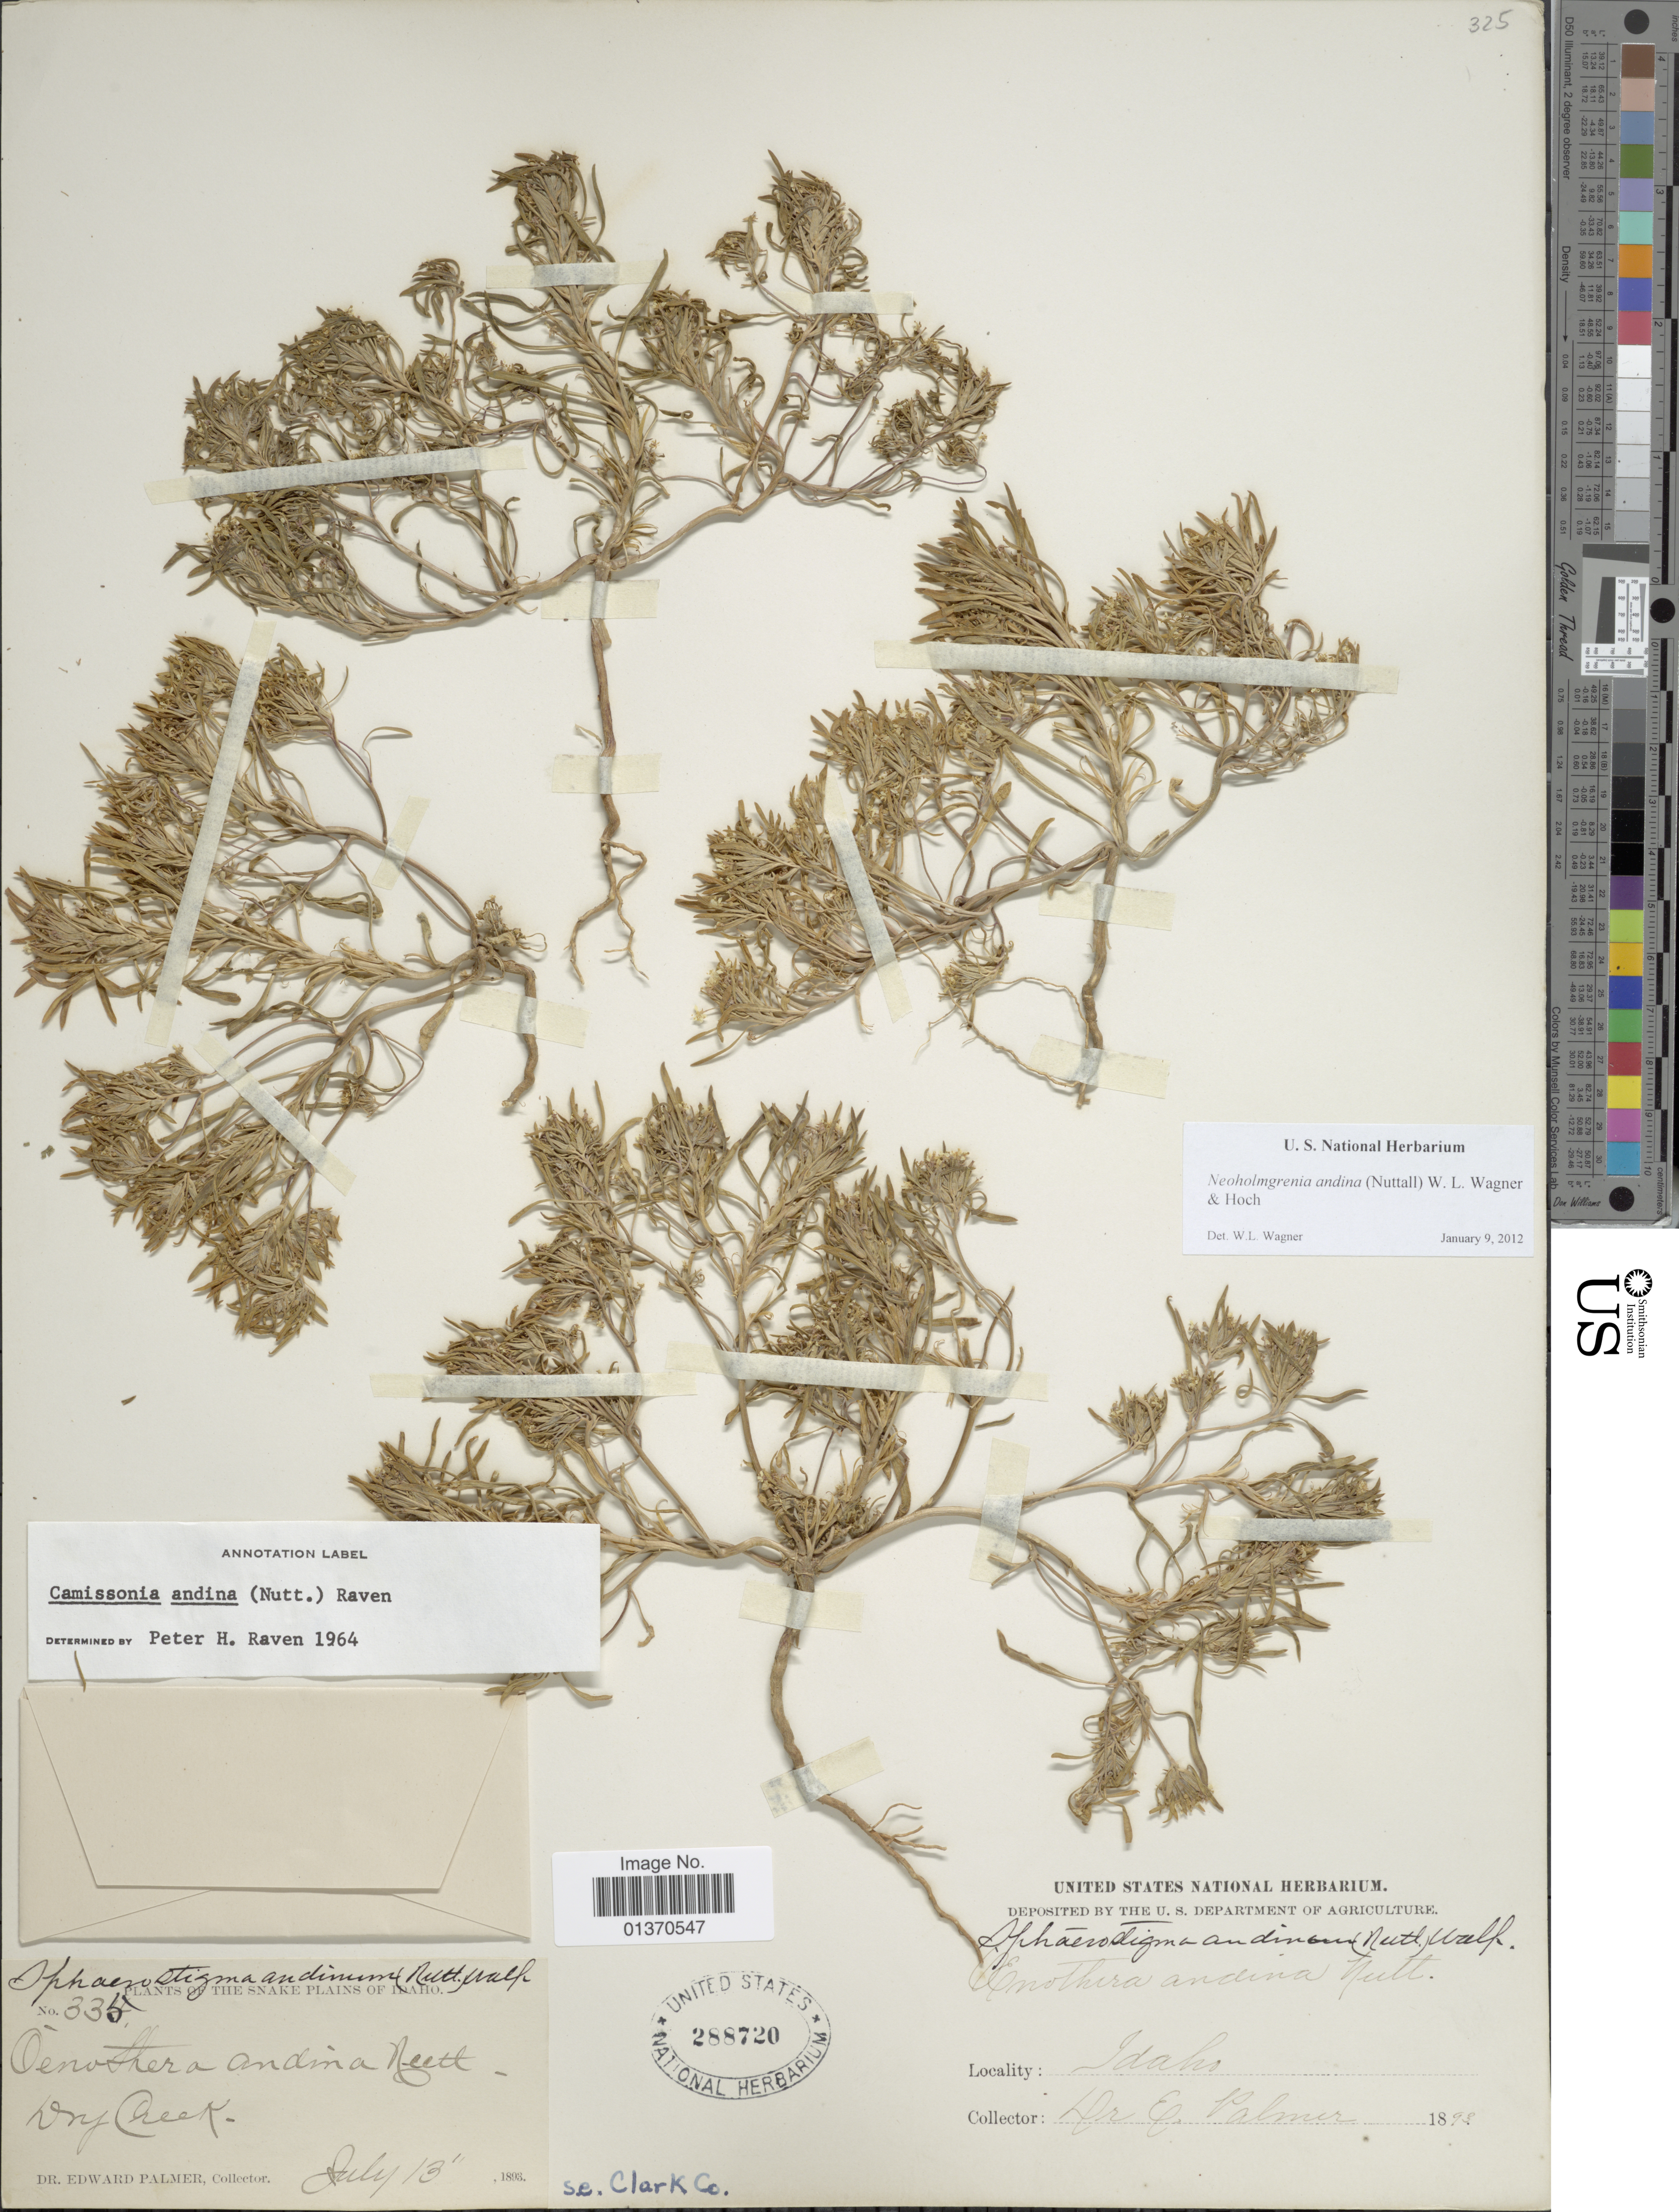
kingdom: Plantae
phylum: Tracheophyta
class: Magnoliopsida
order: Myrtales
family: Onagraceae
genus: Neoholmgrenia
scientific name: Neoholmgrenia andina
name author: (Nutt.) W.L. Wagner & Hoch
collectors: E. Palmer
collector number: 335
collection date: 1893-07-13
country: United States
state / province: Idaho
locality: Snake Plains of Idaho, Dry Creek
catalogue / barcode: US 288720